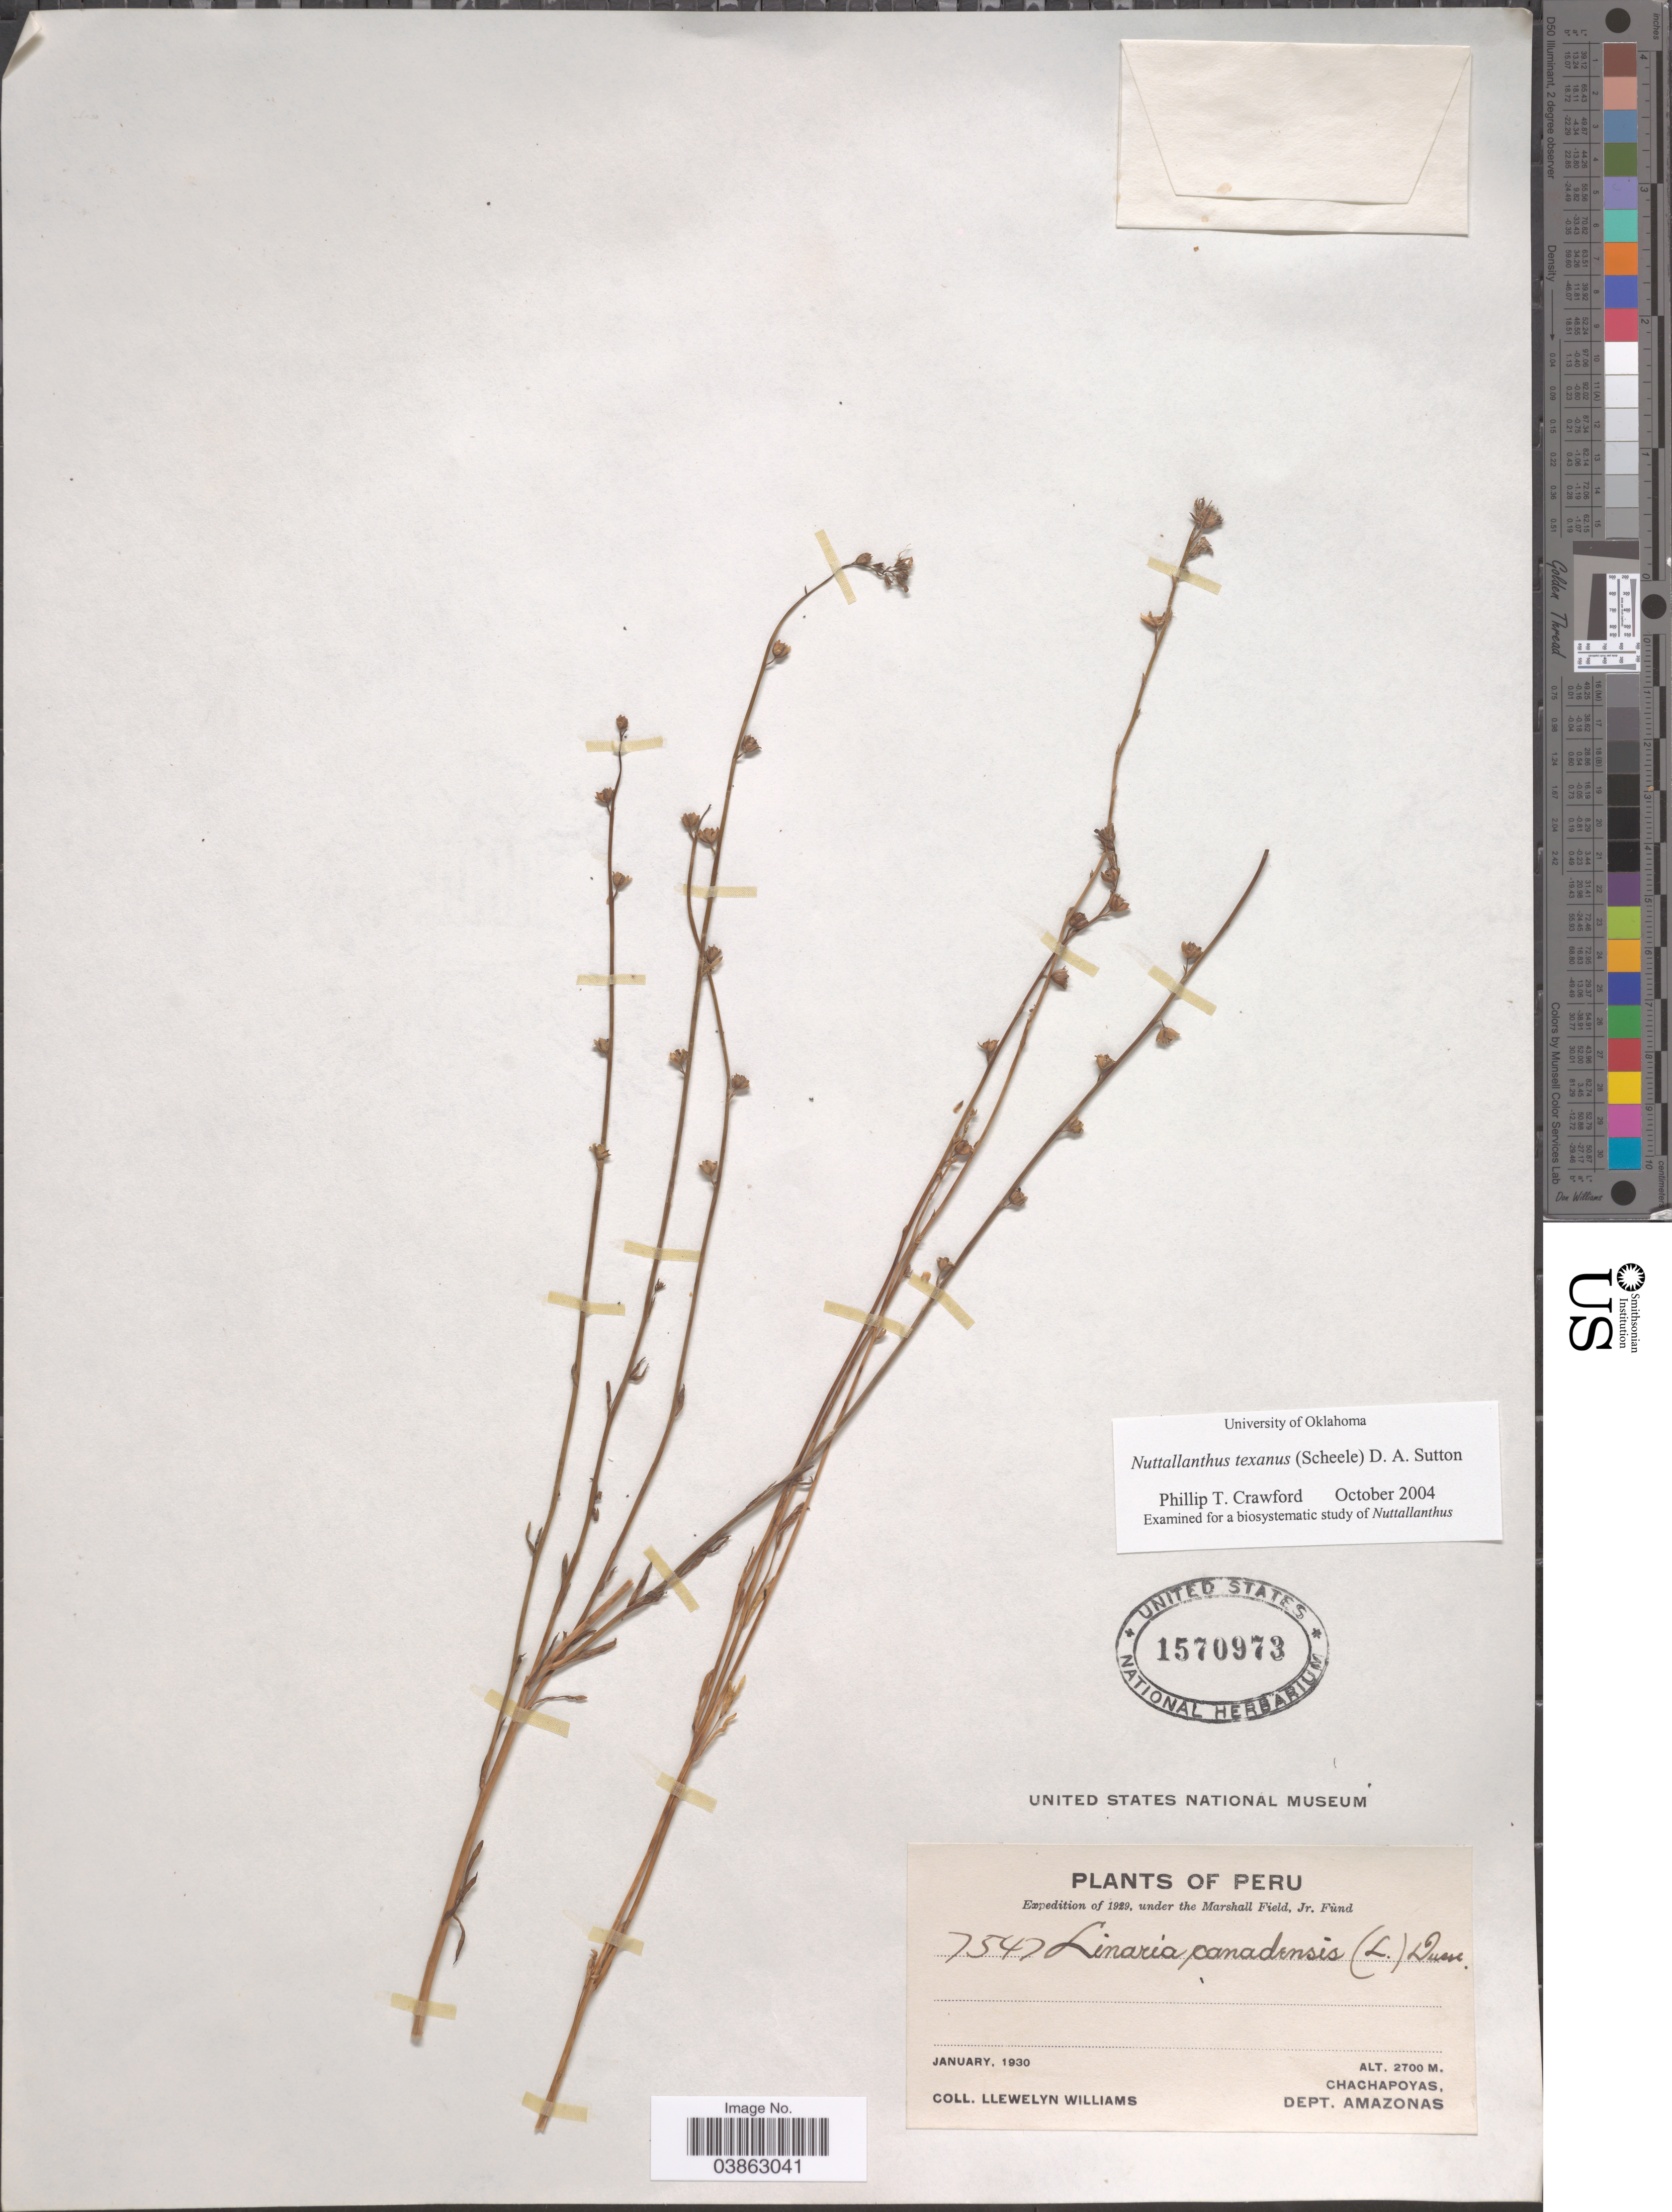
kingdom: Plantae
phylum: Tracheophyta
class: Magnoliopsida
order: Lamiales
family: Plantaginaceae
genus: Linaria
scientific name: Linaria texana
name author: Scheele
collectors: Ll. Williams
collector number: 7547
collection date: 1930-01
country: Peru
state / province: Amazonas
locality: Chachapoyas, Dept. Amazonas.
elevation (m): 2700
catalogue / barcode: US 1570973